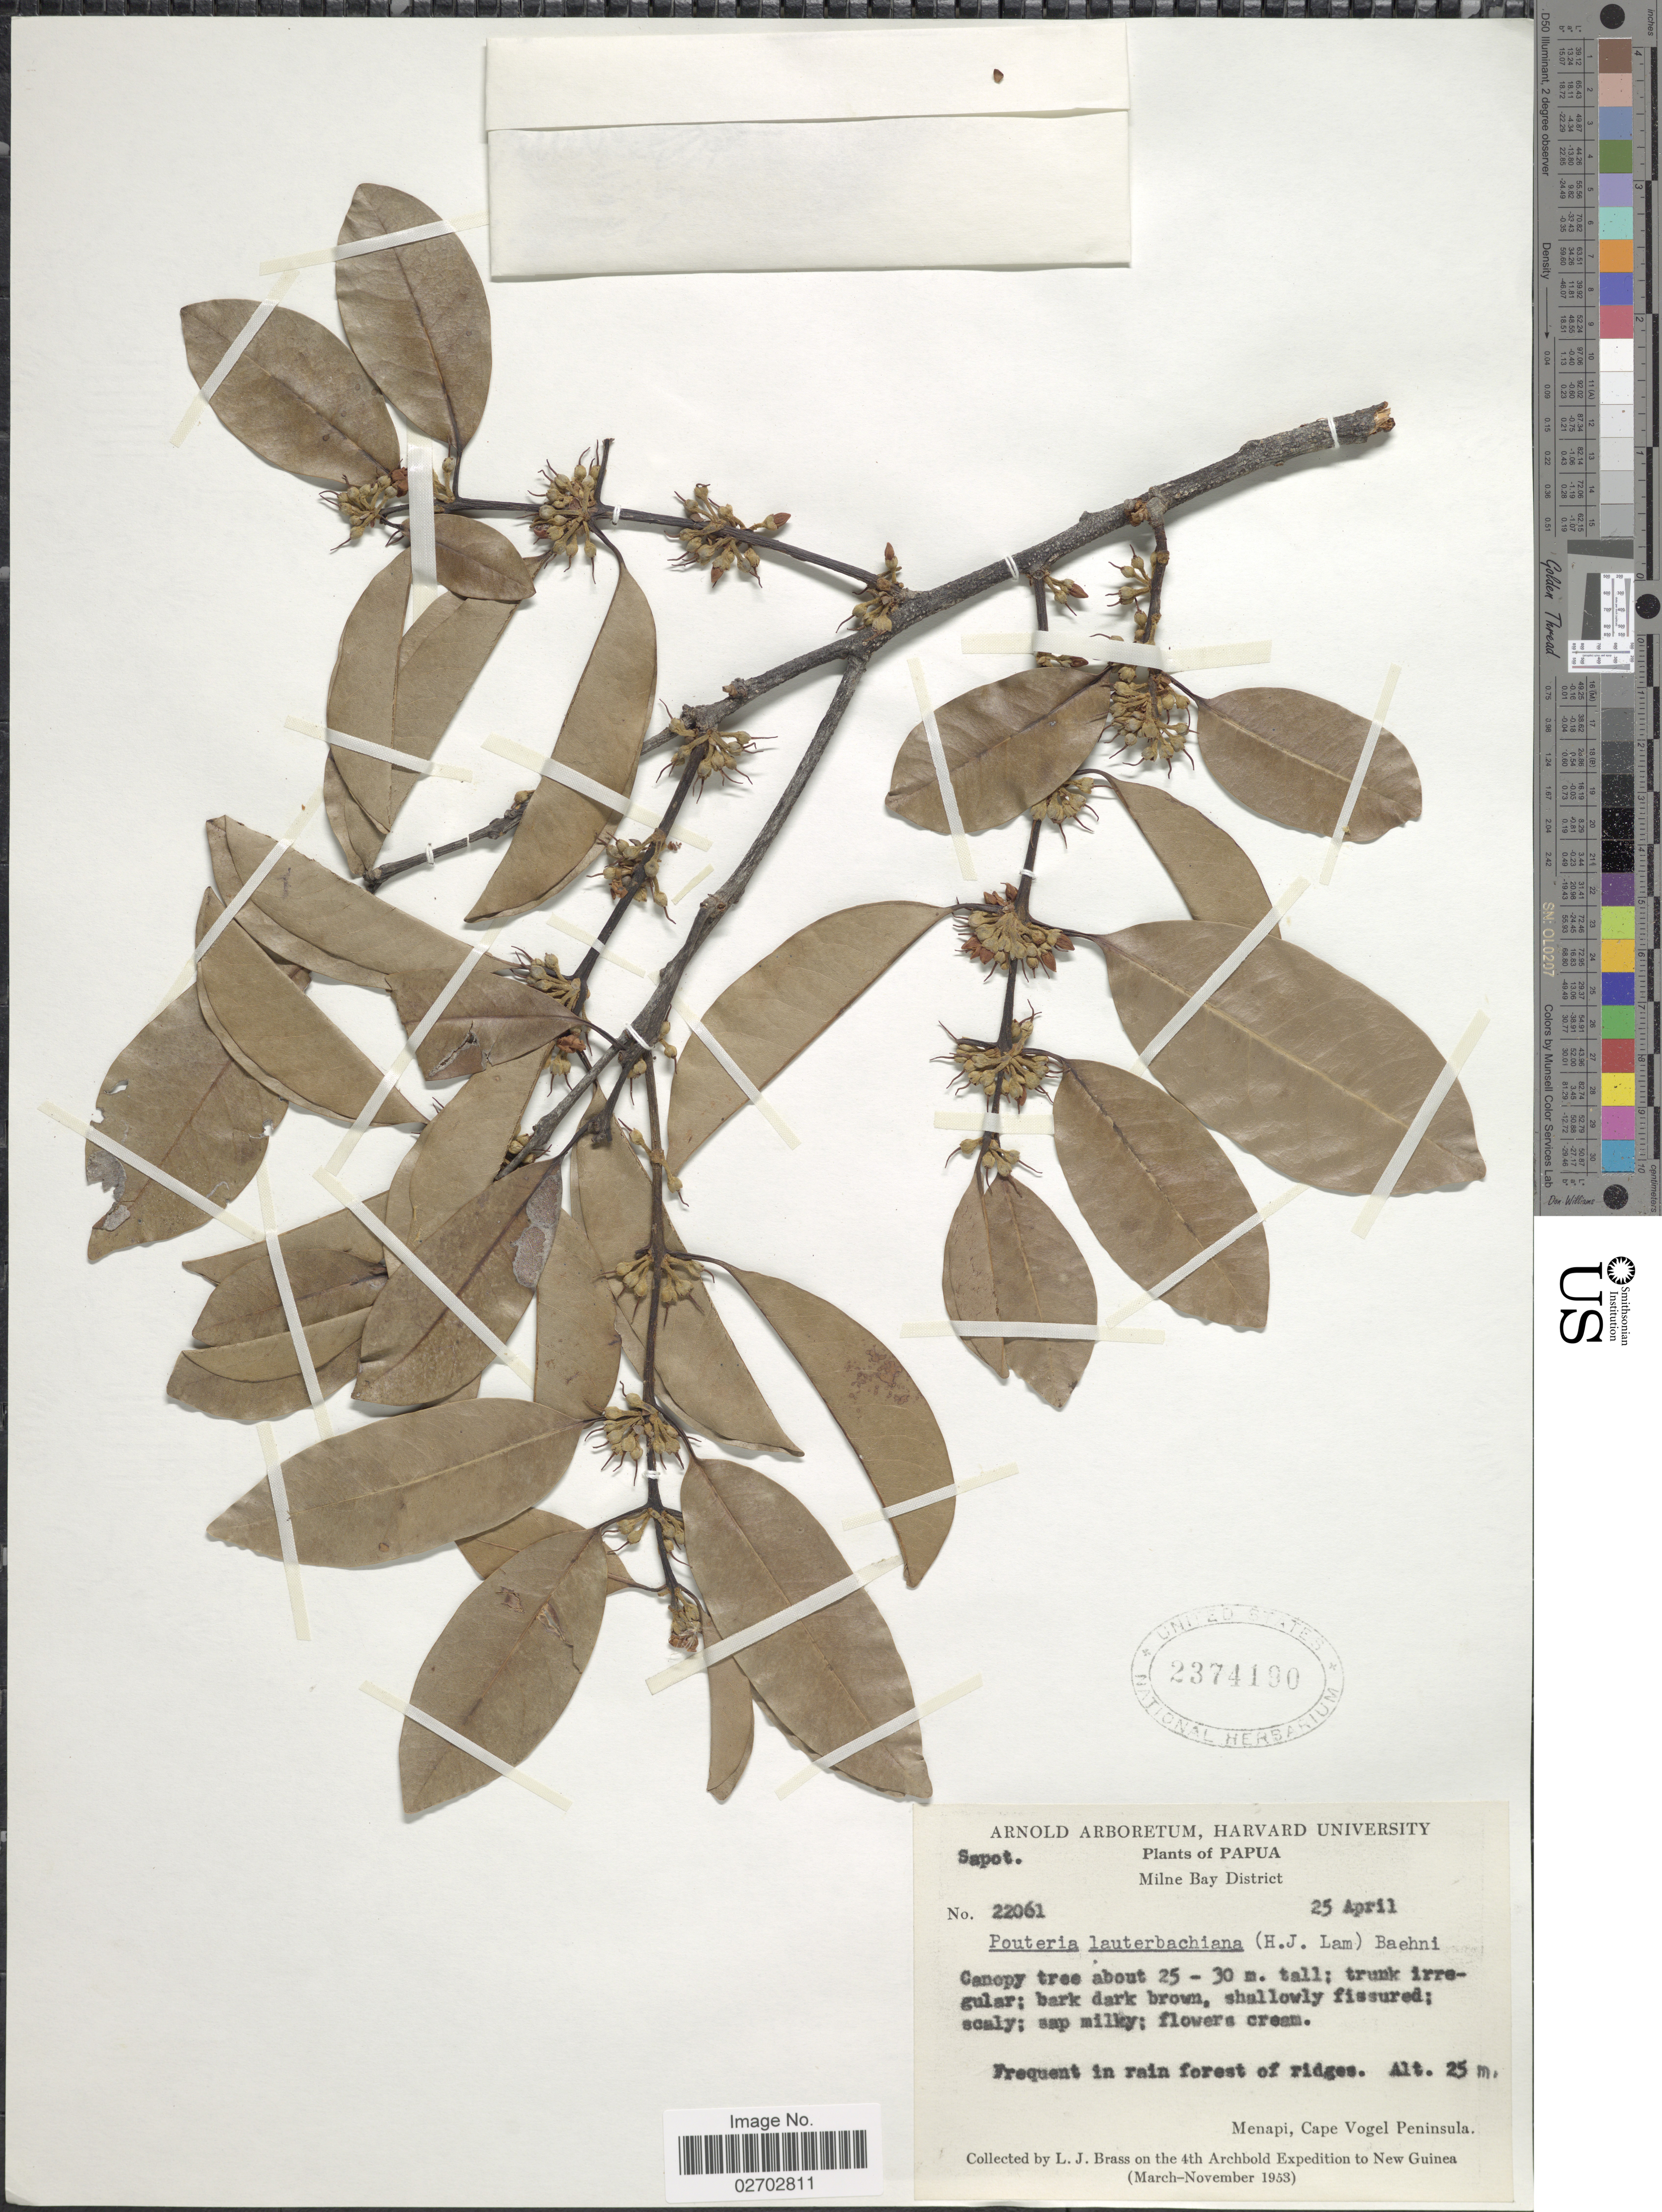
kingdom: Plantae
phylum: Tracheophyta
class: Magnoliopsida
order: Ericales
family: Sapotaceae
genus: Pouteria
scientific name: Pouteria lauterbachiana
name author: (H.J. Lam) Baehni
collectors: L. J. Brass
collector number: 22061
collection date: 1953-04-25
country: Papua New Guinea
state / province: Milne Bay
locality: Papua. New Guinea. Menapi, Cape Vogel Peninsula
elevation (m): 25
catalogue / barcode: US 2374190